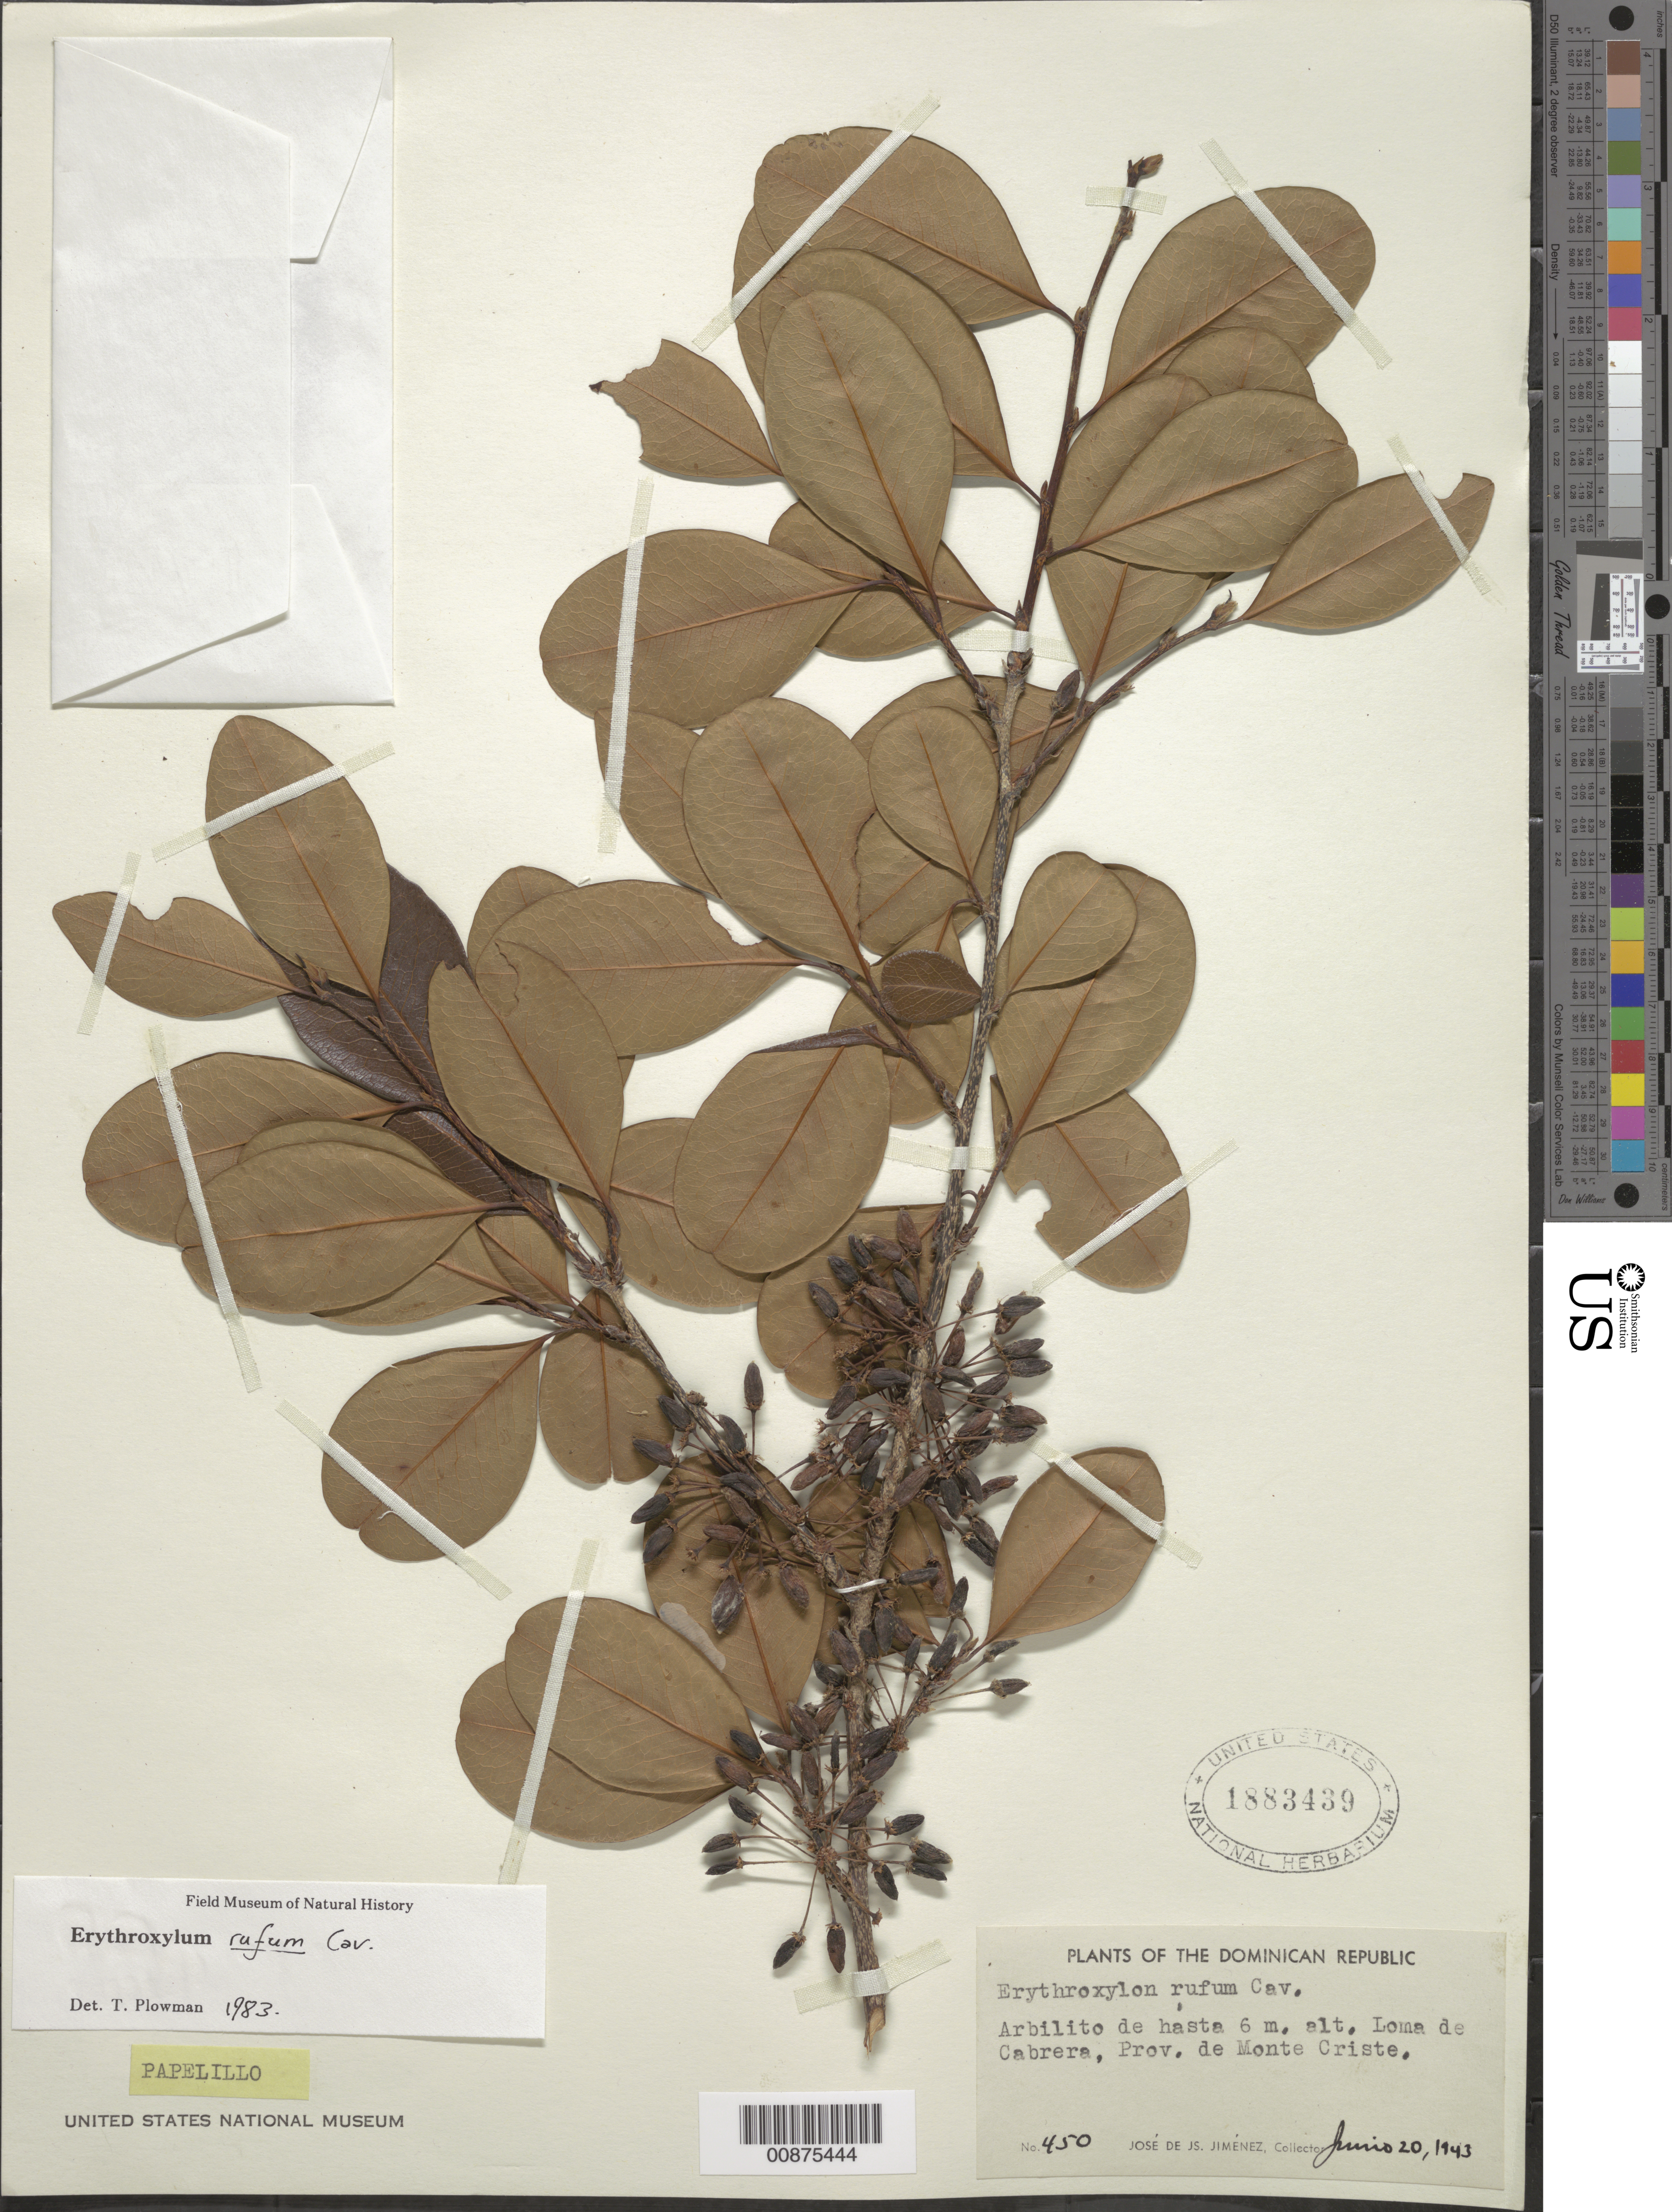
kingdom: Plantae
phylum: Tracheophyta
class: Magnoliopsida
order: Malpighiales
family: Erythroxylaceae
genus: Erythroxylum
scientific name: Erythroxylum rufum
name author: Cav.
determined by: Plowman, Timothy C.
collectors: J. J. Jiménez Almonte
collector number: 450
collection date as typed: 20 Jun 1943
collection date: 1943-06-20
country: Dominican Republic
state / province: Monte Cristi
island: Hispaniola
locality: Loma de Cabrera.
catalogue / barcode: US 1883439